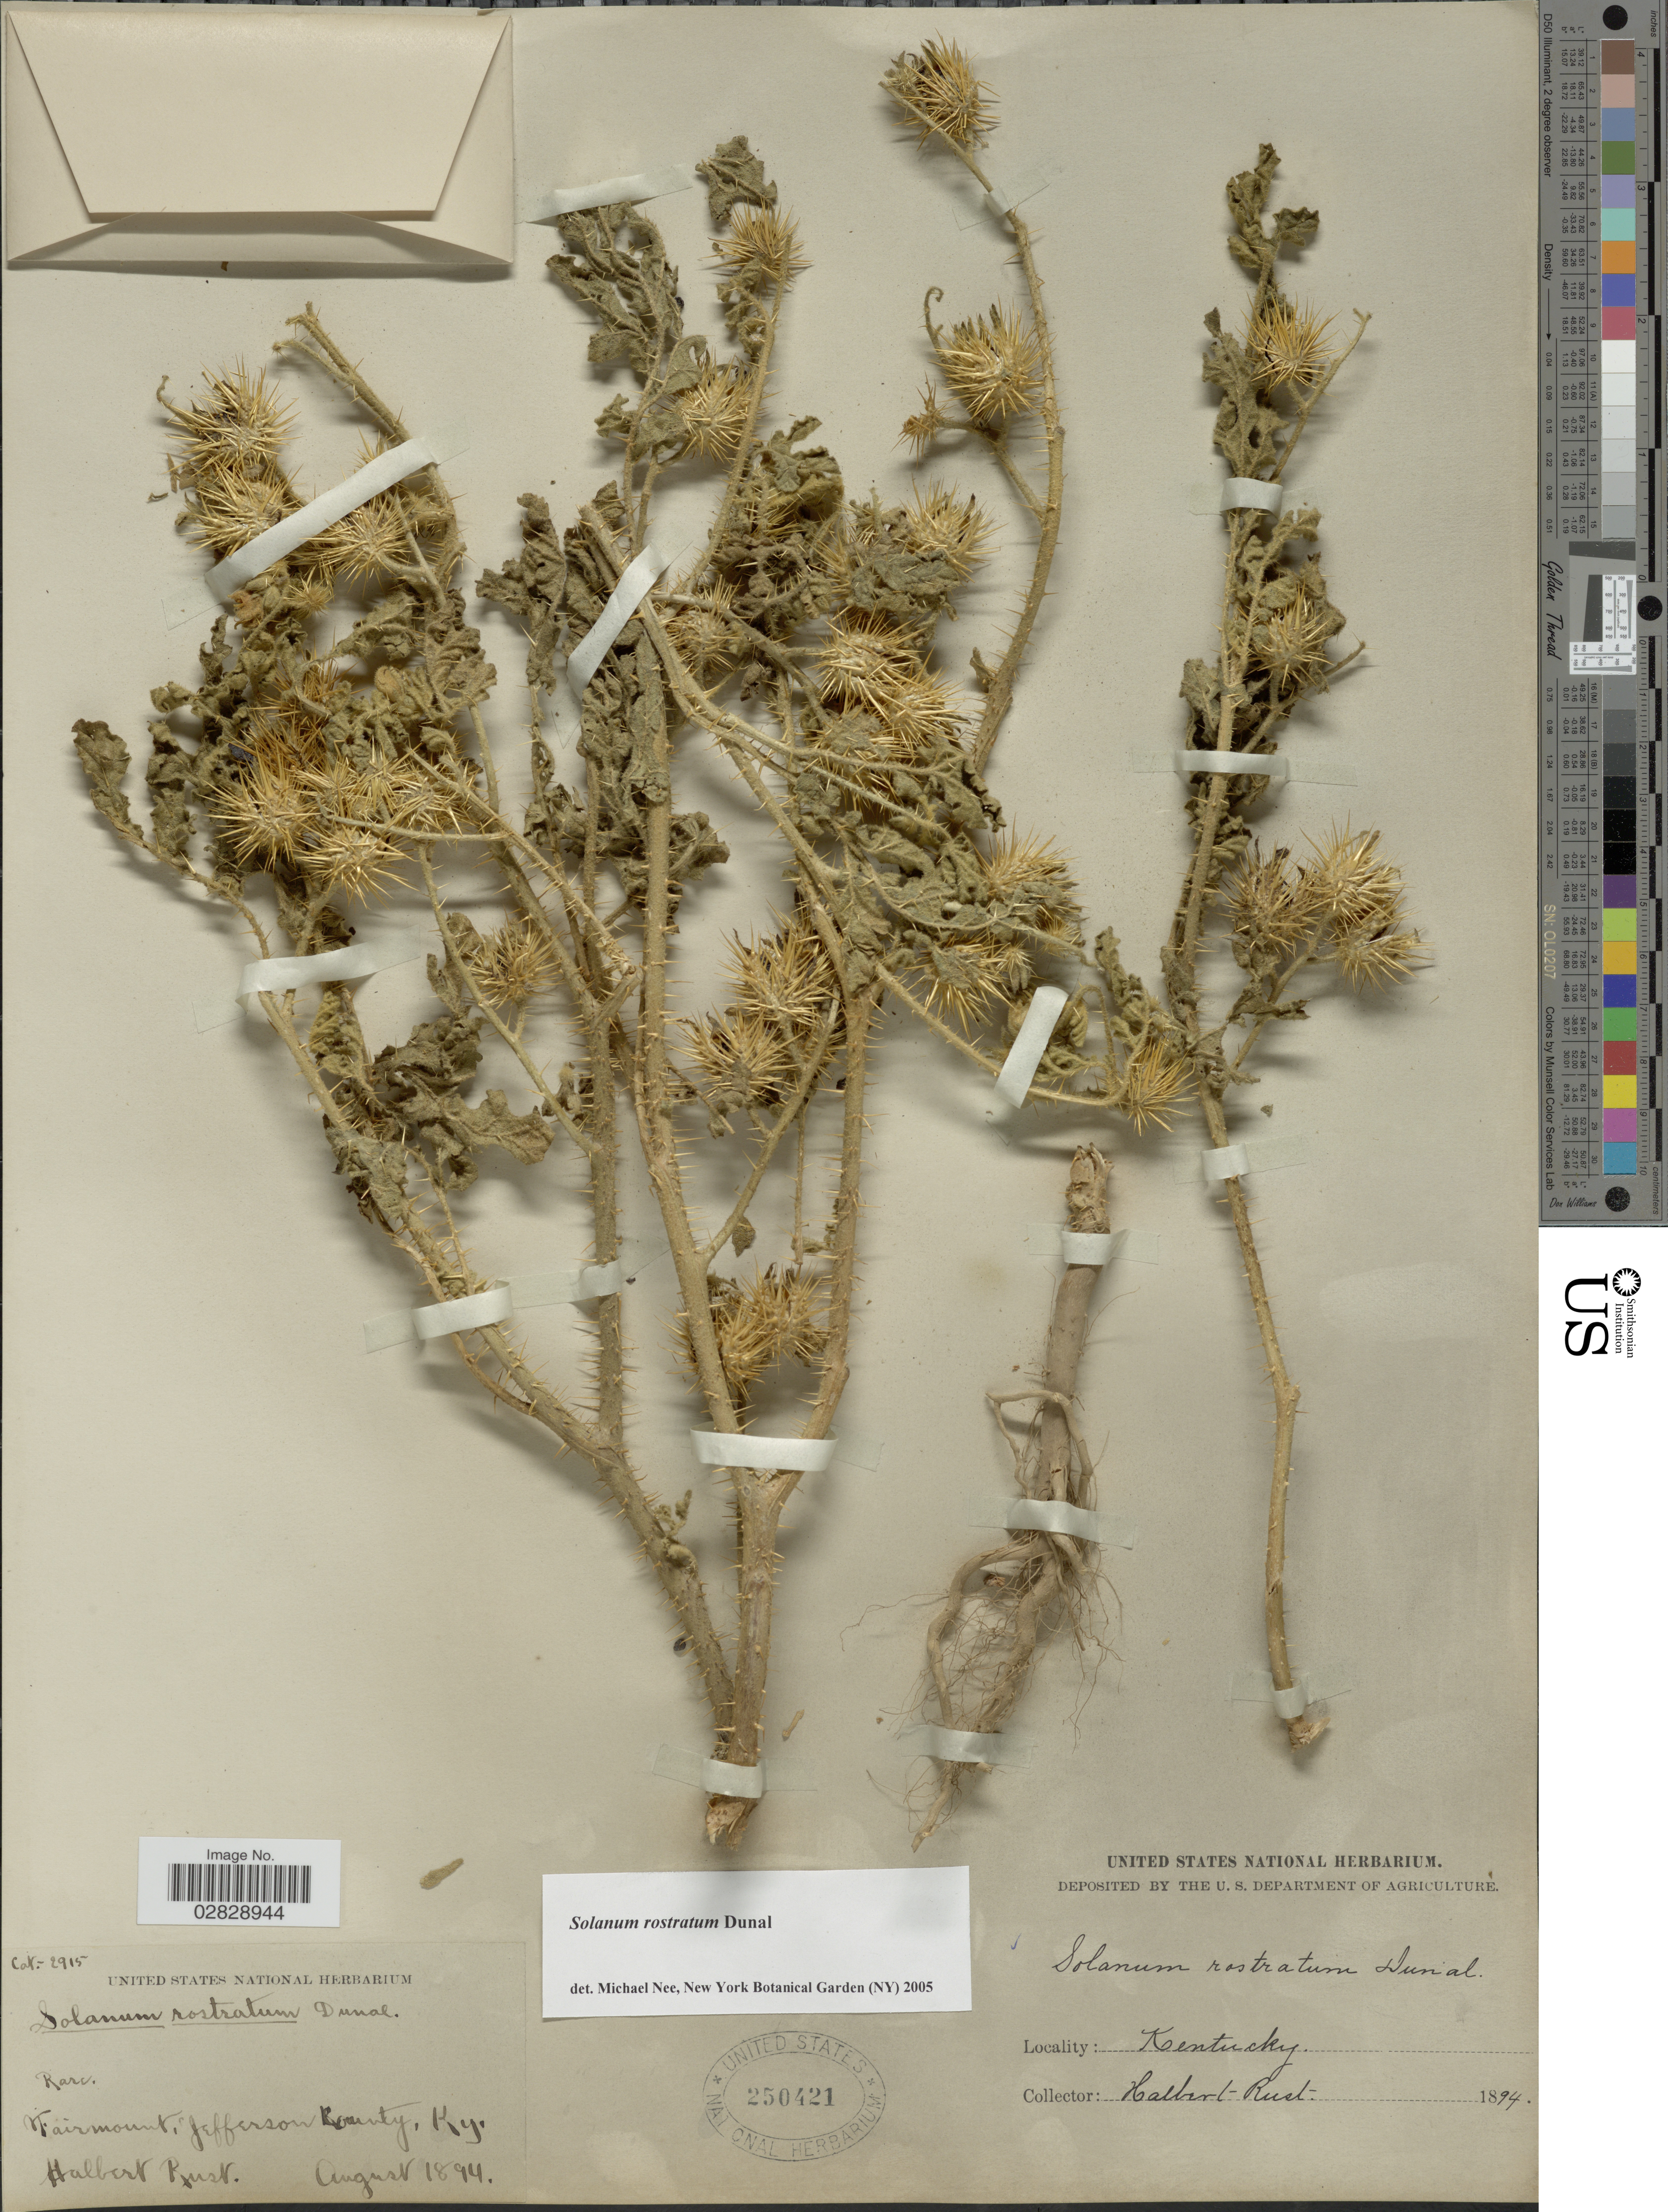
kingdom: Plantae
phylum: Tracheophyta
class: Magnoliopsida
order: Solanales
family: Solanaceae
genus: Solanum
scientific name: Solanum rostratum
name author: Dunal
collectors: H. J. Rust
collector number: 2915?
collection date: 1894-08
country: United States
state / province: Kentucky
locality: Fairmount, Jefferson County.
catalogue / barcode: US 250421